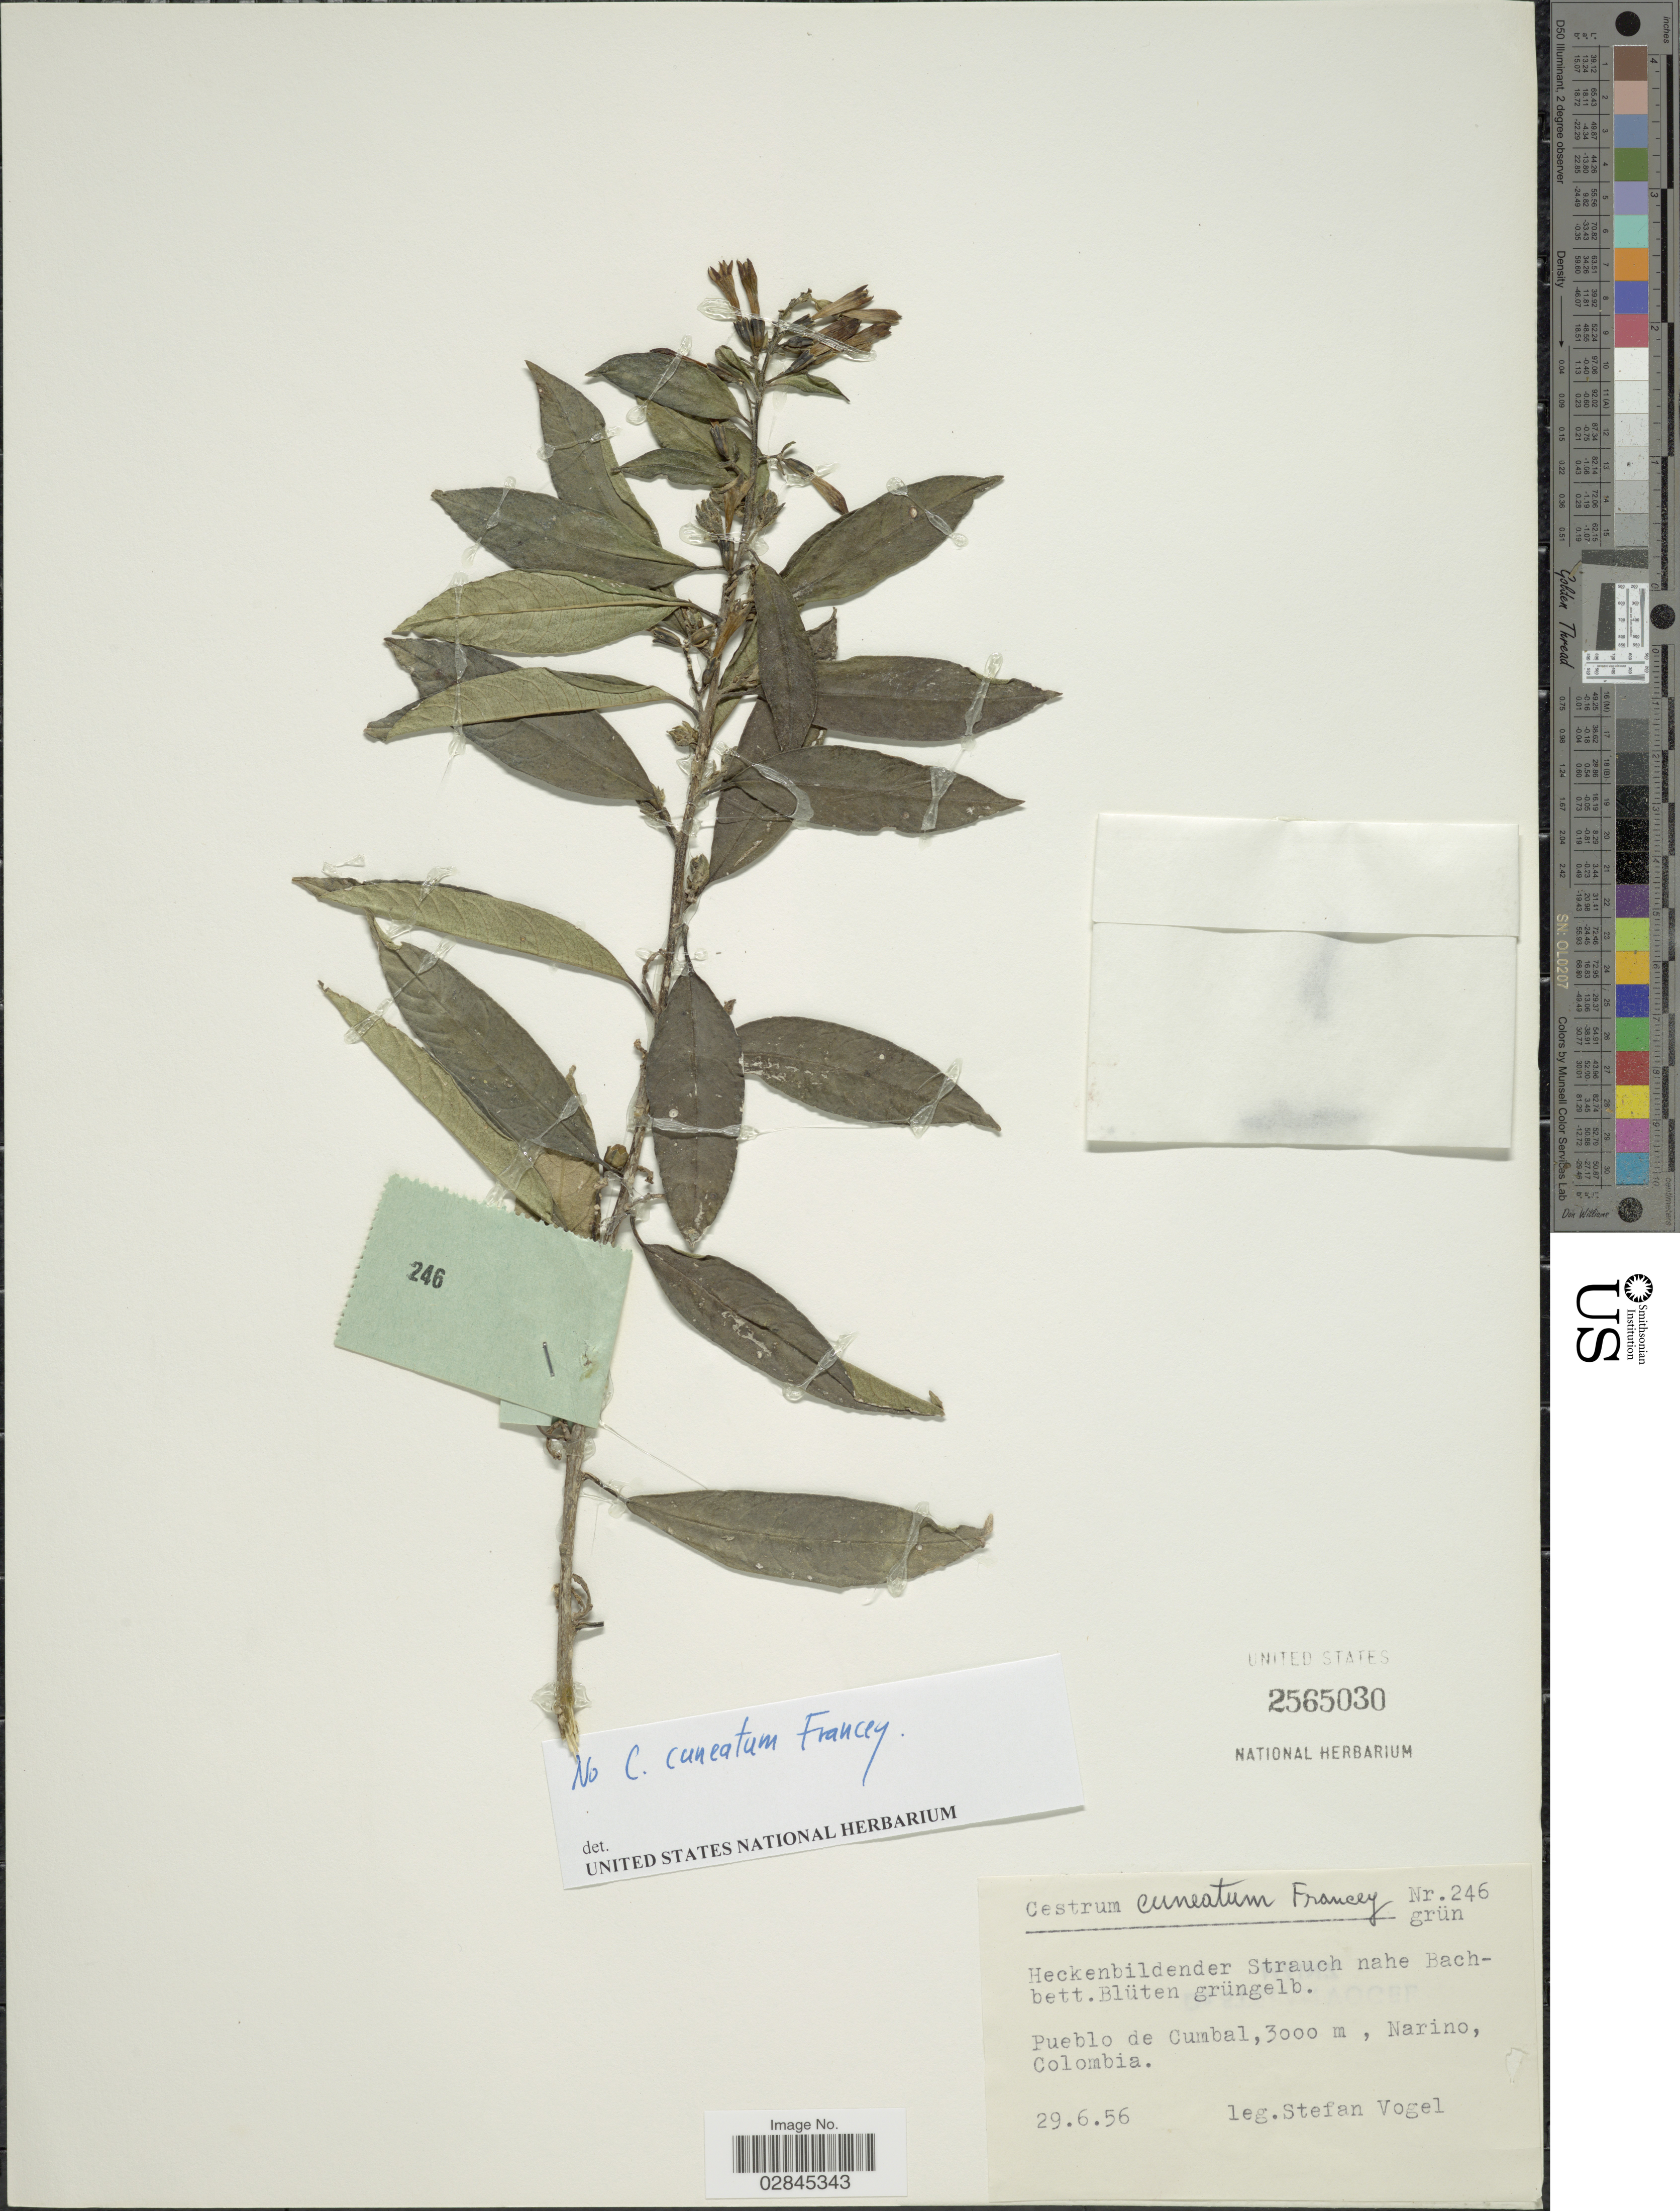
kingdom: Plantae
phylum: Tracheophyta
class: Magnoliopsida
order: Solanales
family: Solanaceae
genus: Cestrum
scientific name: Cestrum sp.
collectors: S. Vogel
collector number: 246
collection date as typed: Transcribed d/m/y: 29/6/56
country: Colombia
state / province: Nariño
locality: Pueblo de Cumbal.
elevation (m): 3000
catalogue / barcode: US 2565030